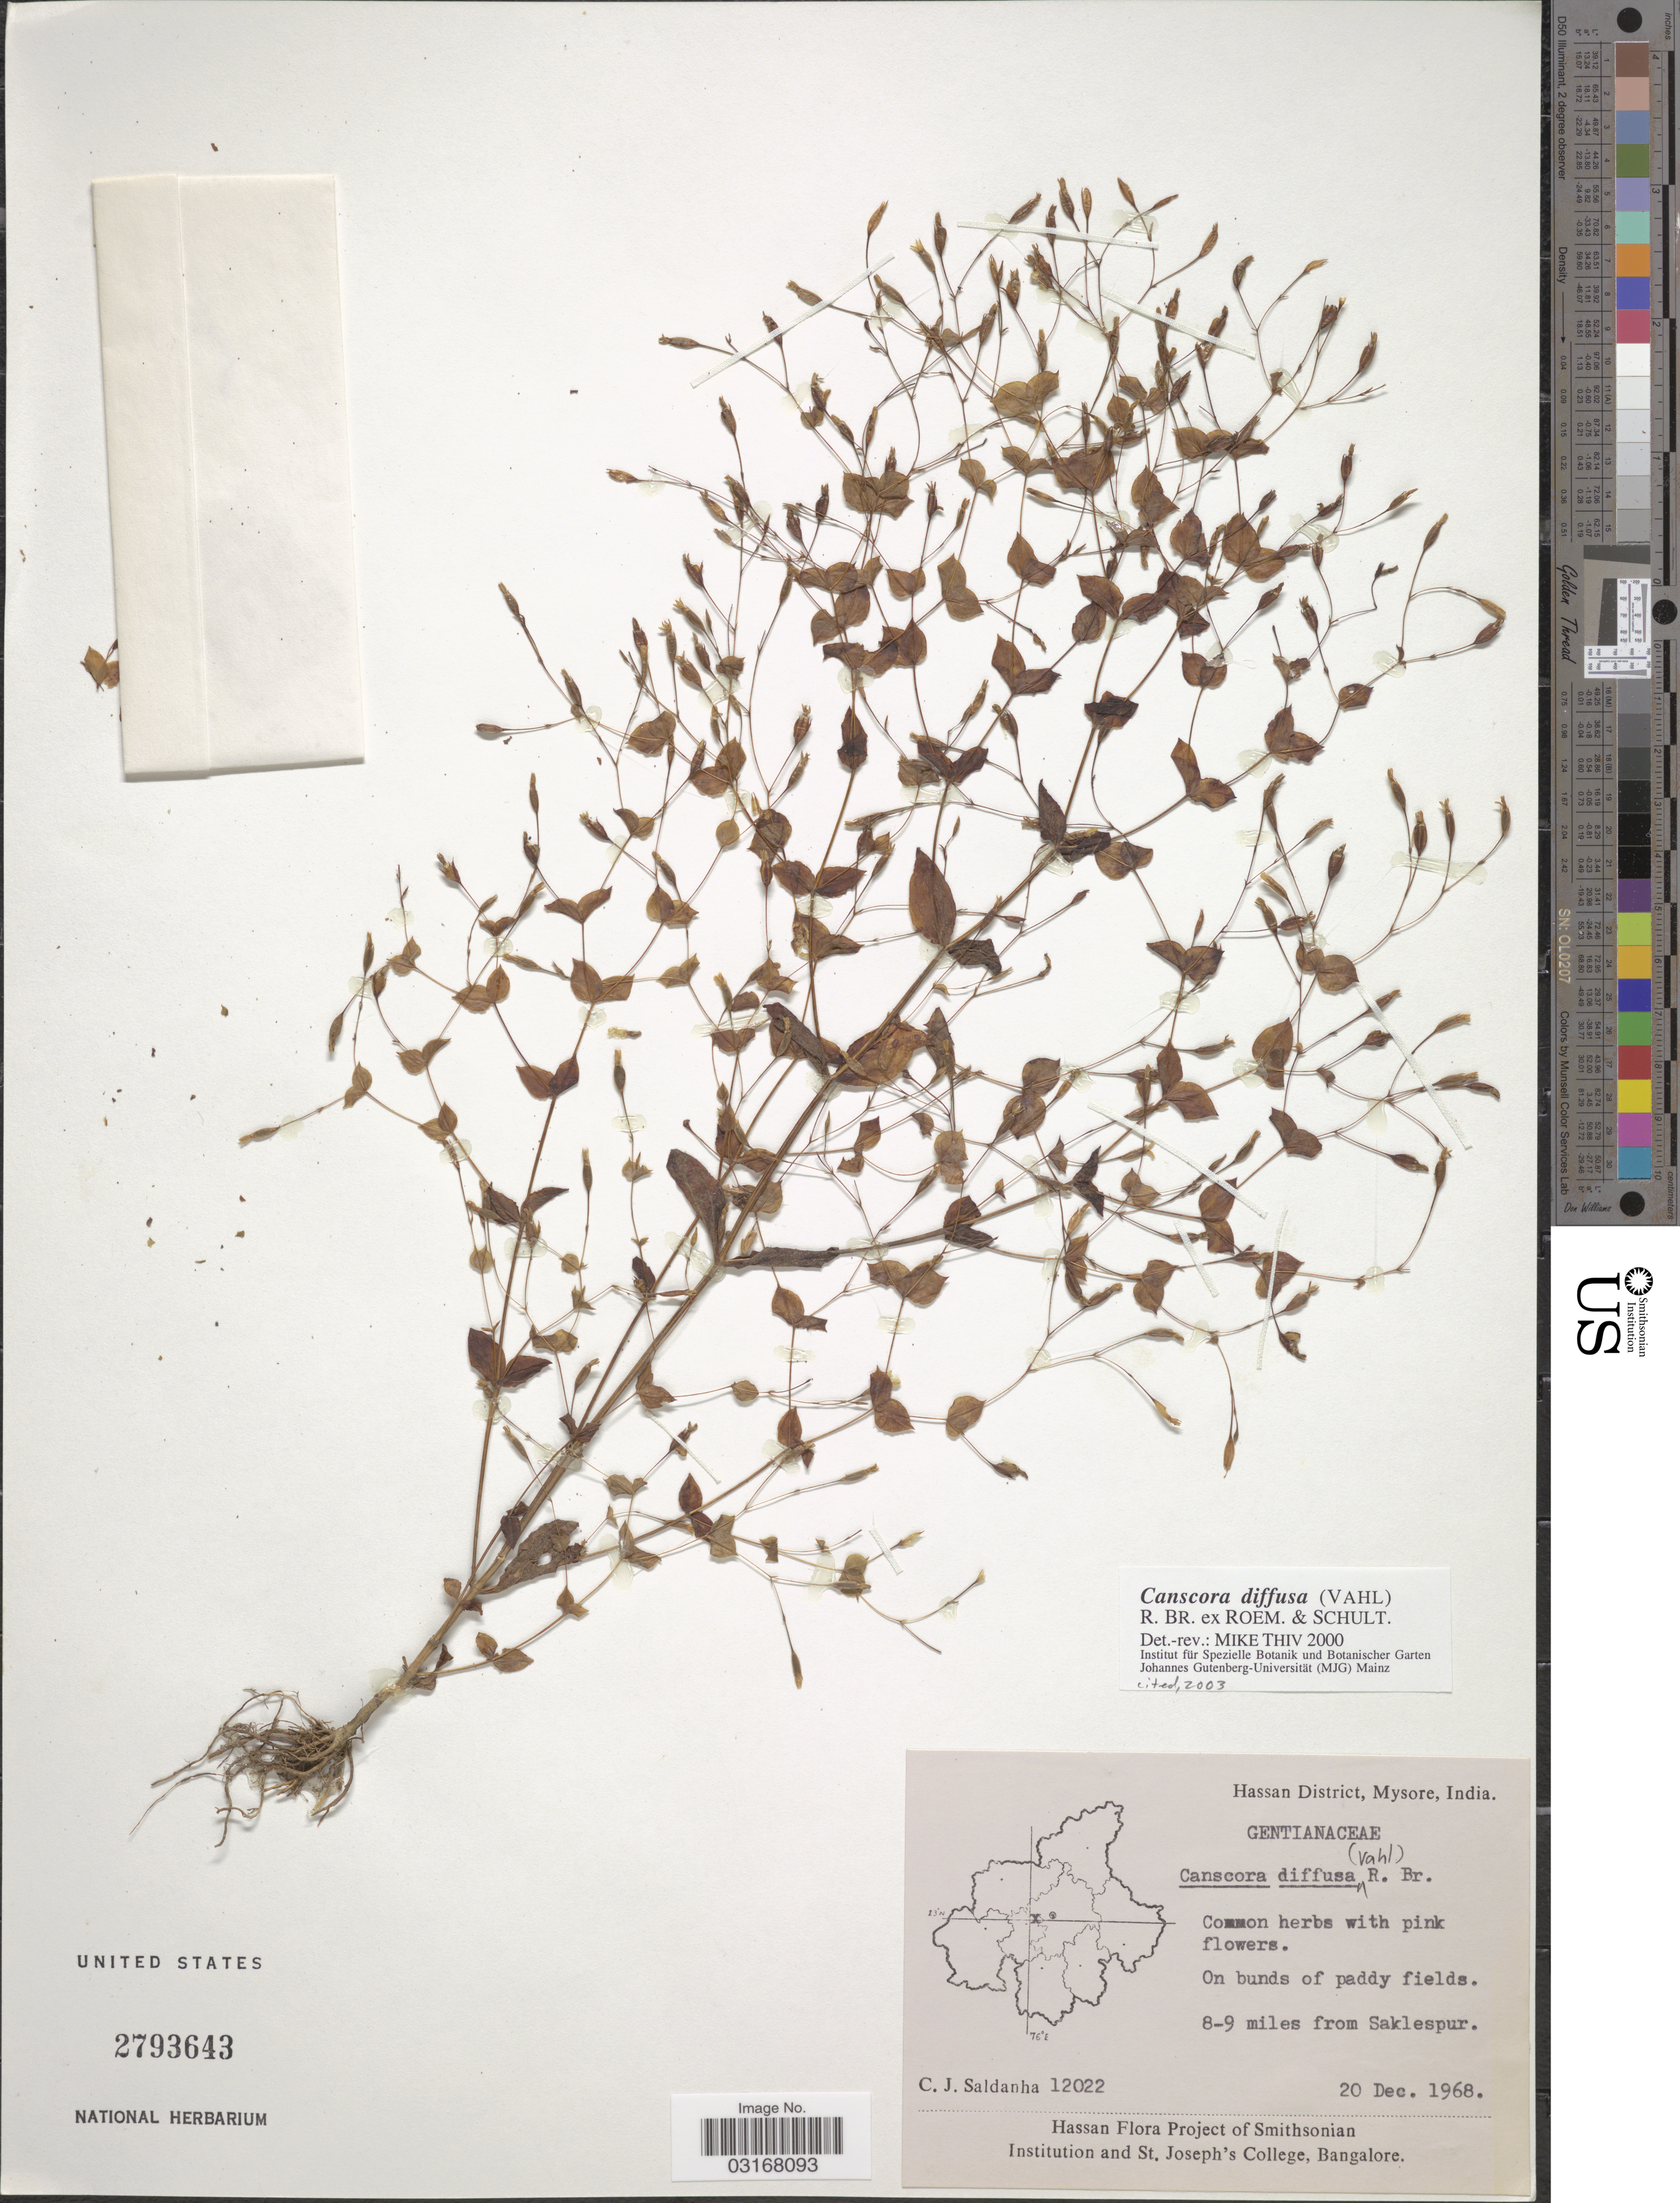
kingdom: Plantae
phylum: Tracheophyta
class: Magnoliopsida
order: Gentianales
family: Gentianaceae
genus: Canscora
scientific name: Canscora diffusa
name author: (Vahl) R. Br. ex Roem. & Schult.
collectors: C. J. Saldanha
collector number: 12022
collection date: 1968-12-20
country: India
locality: Hassan District, Mysore. 8-9 miles from Saklespur.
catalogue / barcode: US 2793643